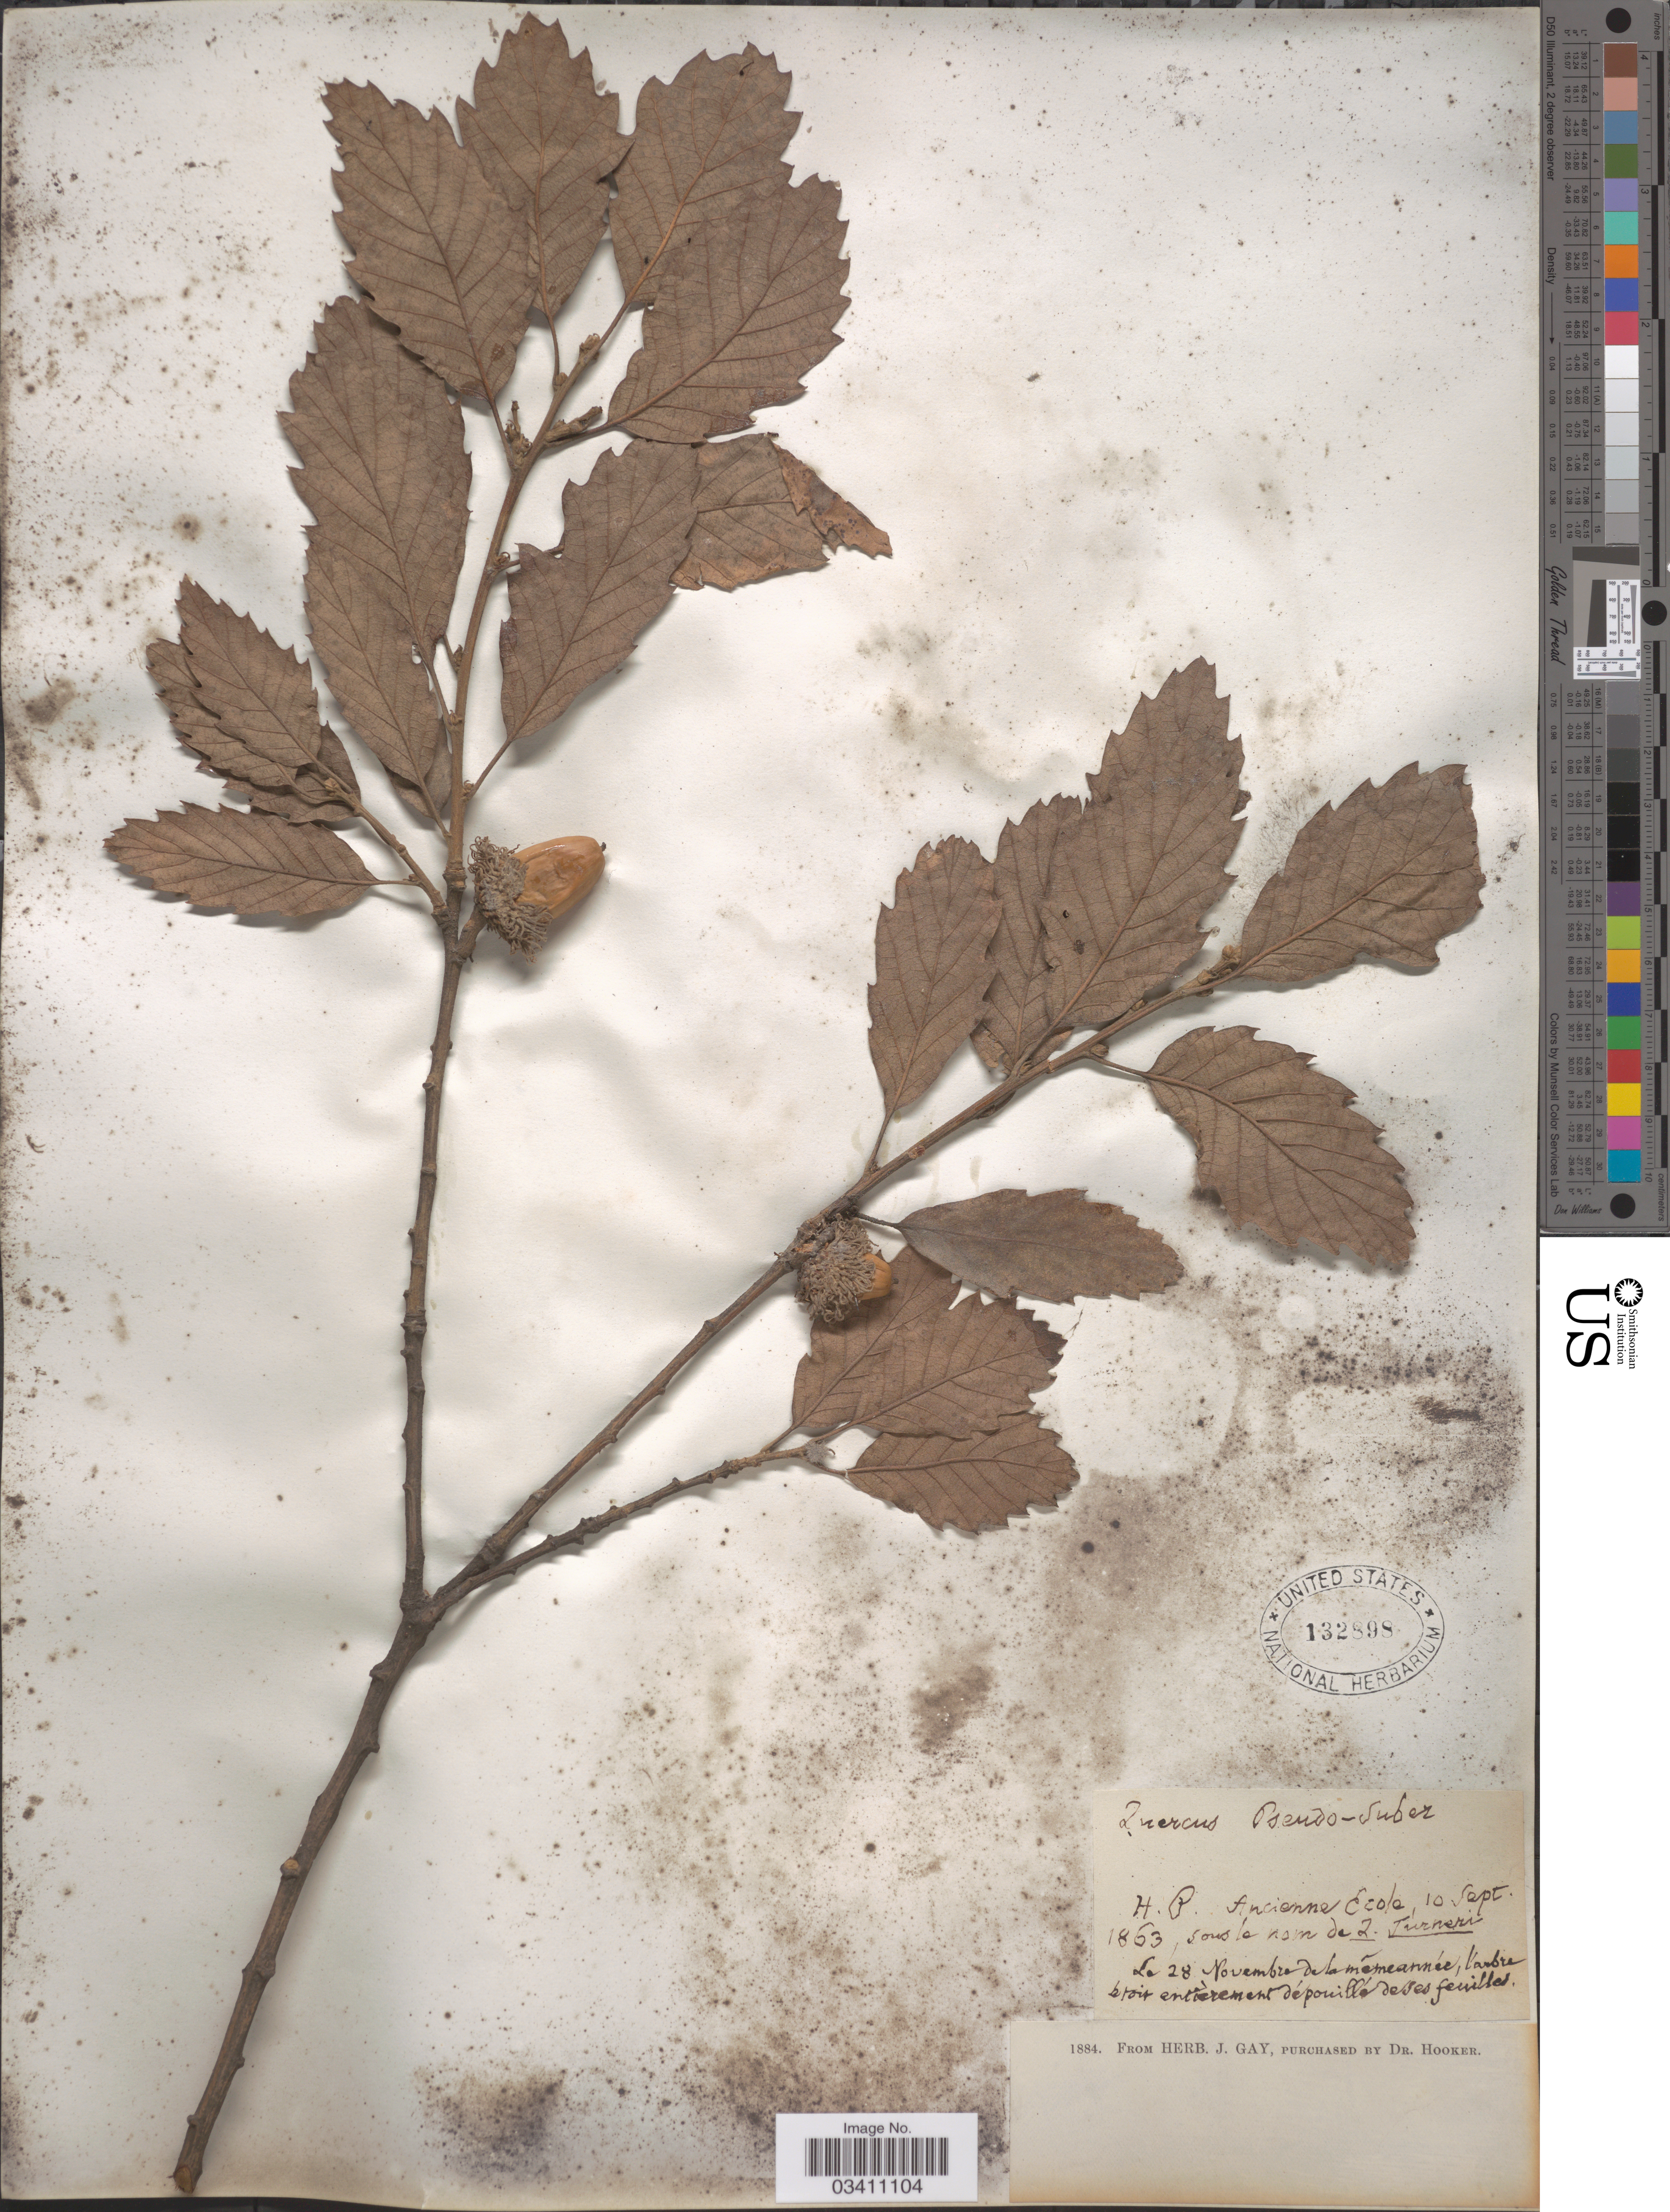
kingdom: Plantae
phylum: Tracheophyta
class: Magnoliopsida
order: Fagales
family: Fagaceae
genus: Quercus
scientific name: Quercus x pseudosuber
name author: Santi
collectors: ex Herb. J. Gray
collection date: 1863-09-10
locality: H. P. Ancienne Ecole [unsure placement]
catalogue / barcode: US 132898